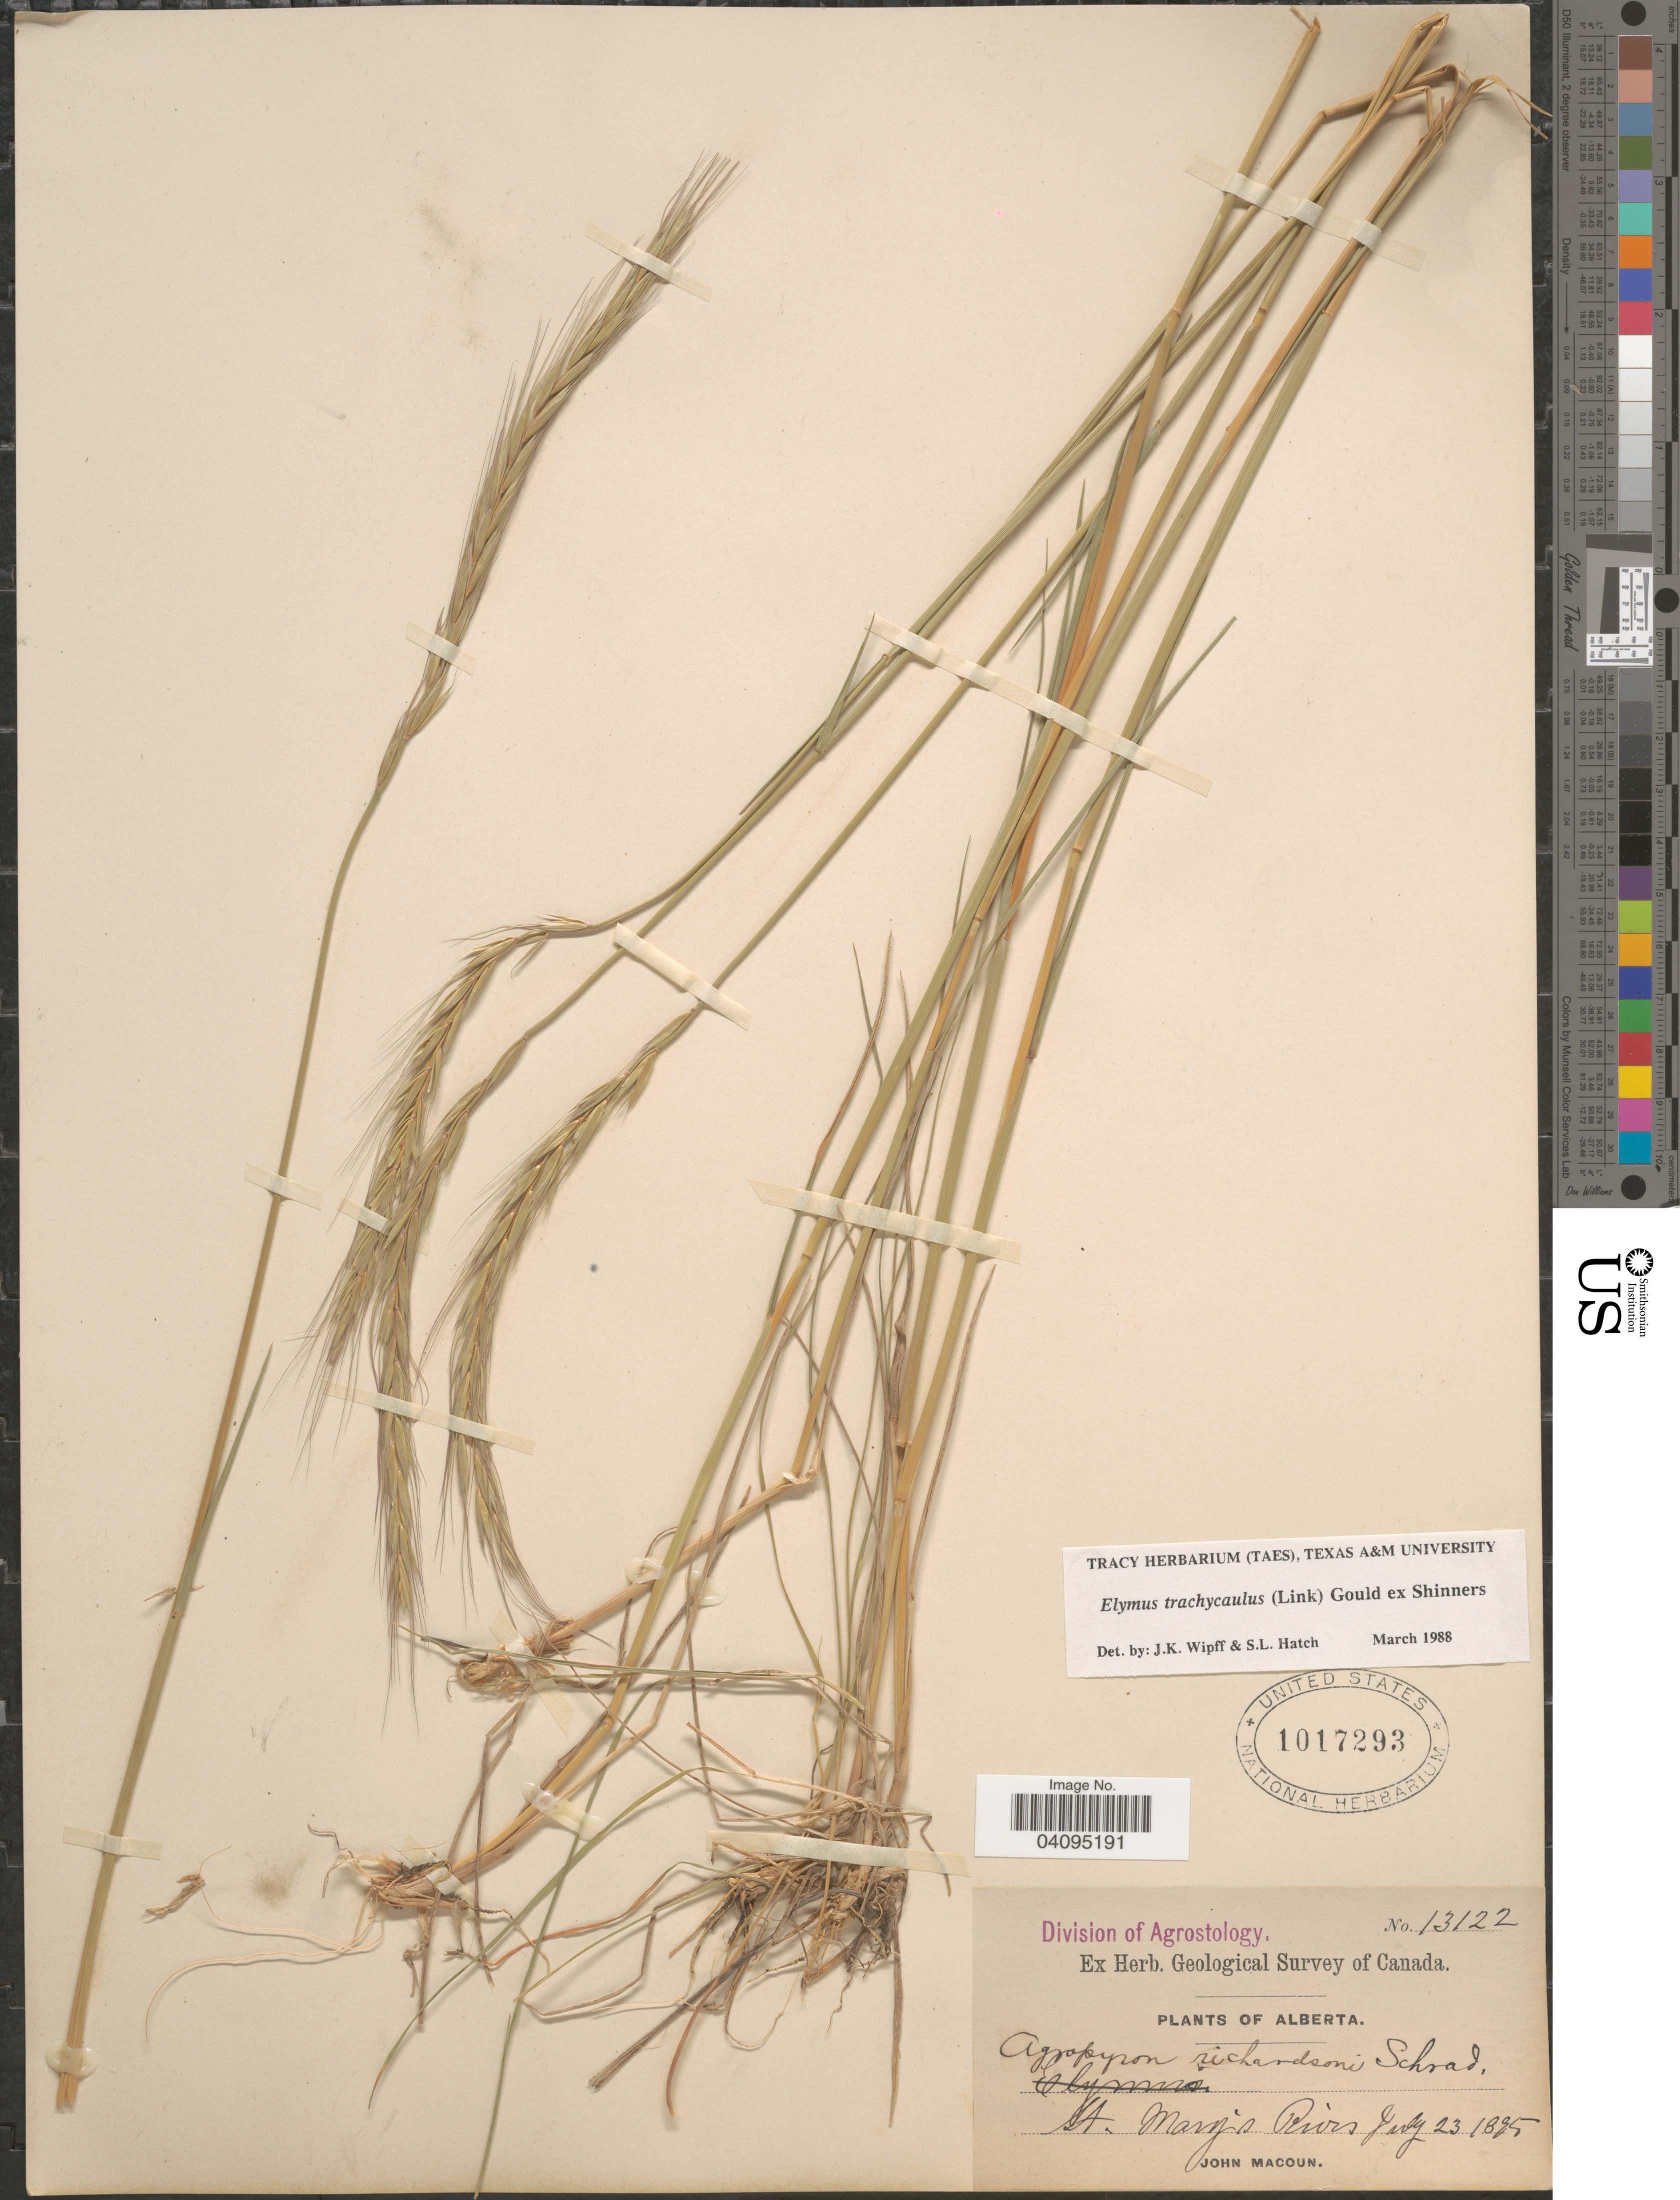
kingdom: Plantae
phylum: Tracheophyta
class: Liliopsida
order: Poales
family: Poaceae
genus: Elymus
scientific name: Elymus trachycaulus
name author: (Link) Gould ex Shinners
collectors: J. Macoun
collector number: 13122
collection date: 1895-07-23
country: Canada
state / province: Alberta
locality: Geological Survey of Canada. St. Mary's River.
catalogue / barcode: US 1017293